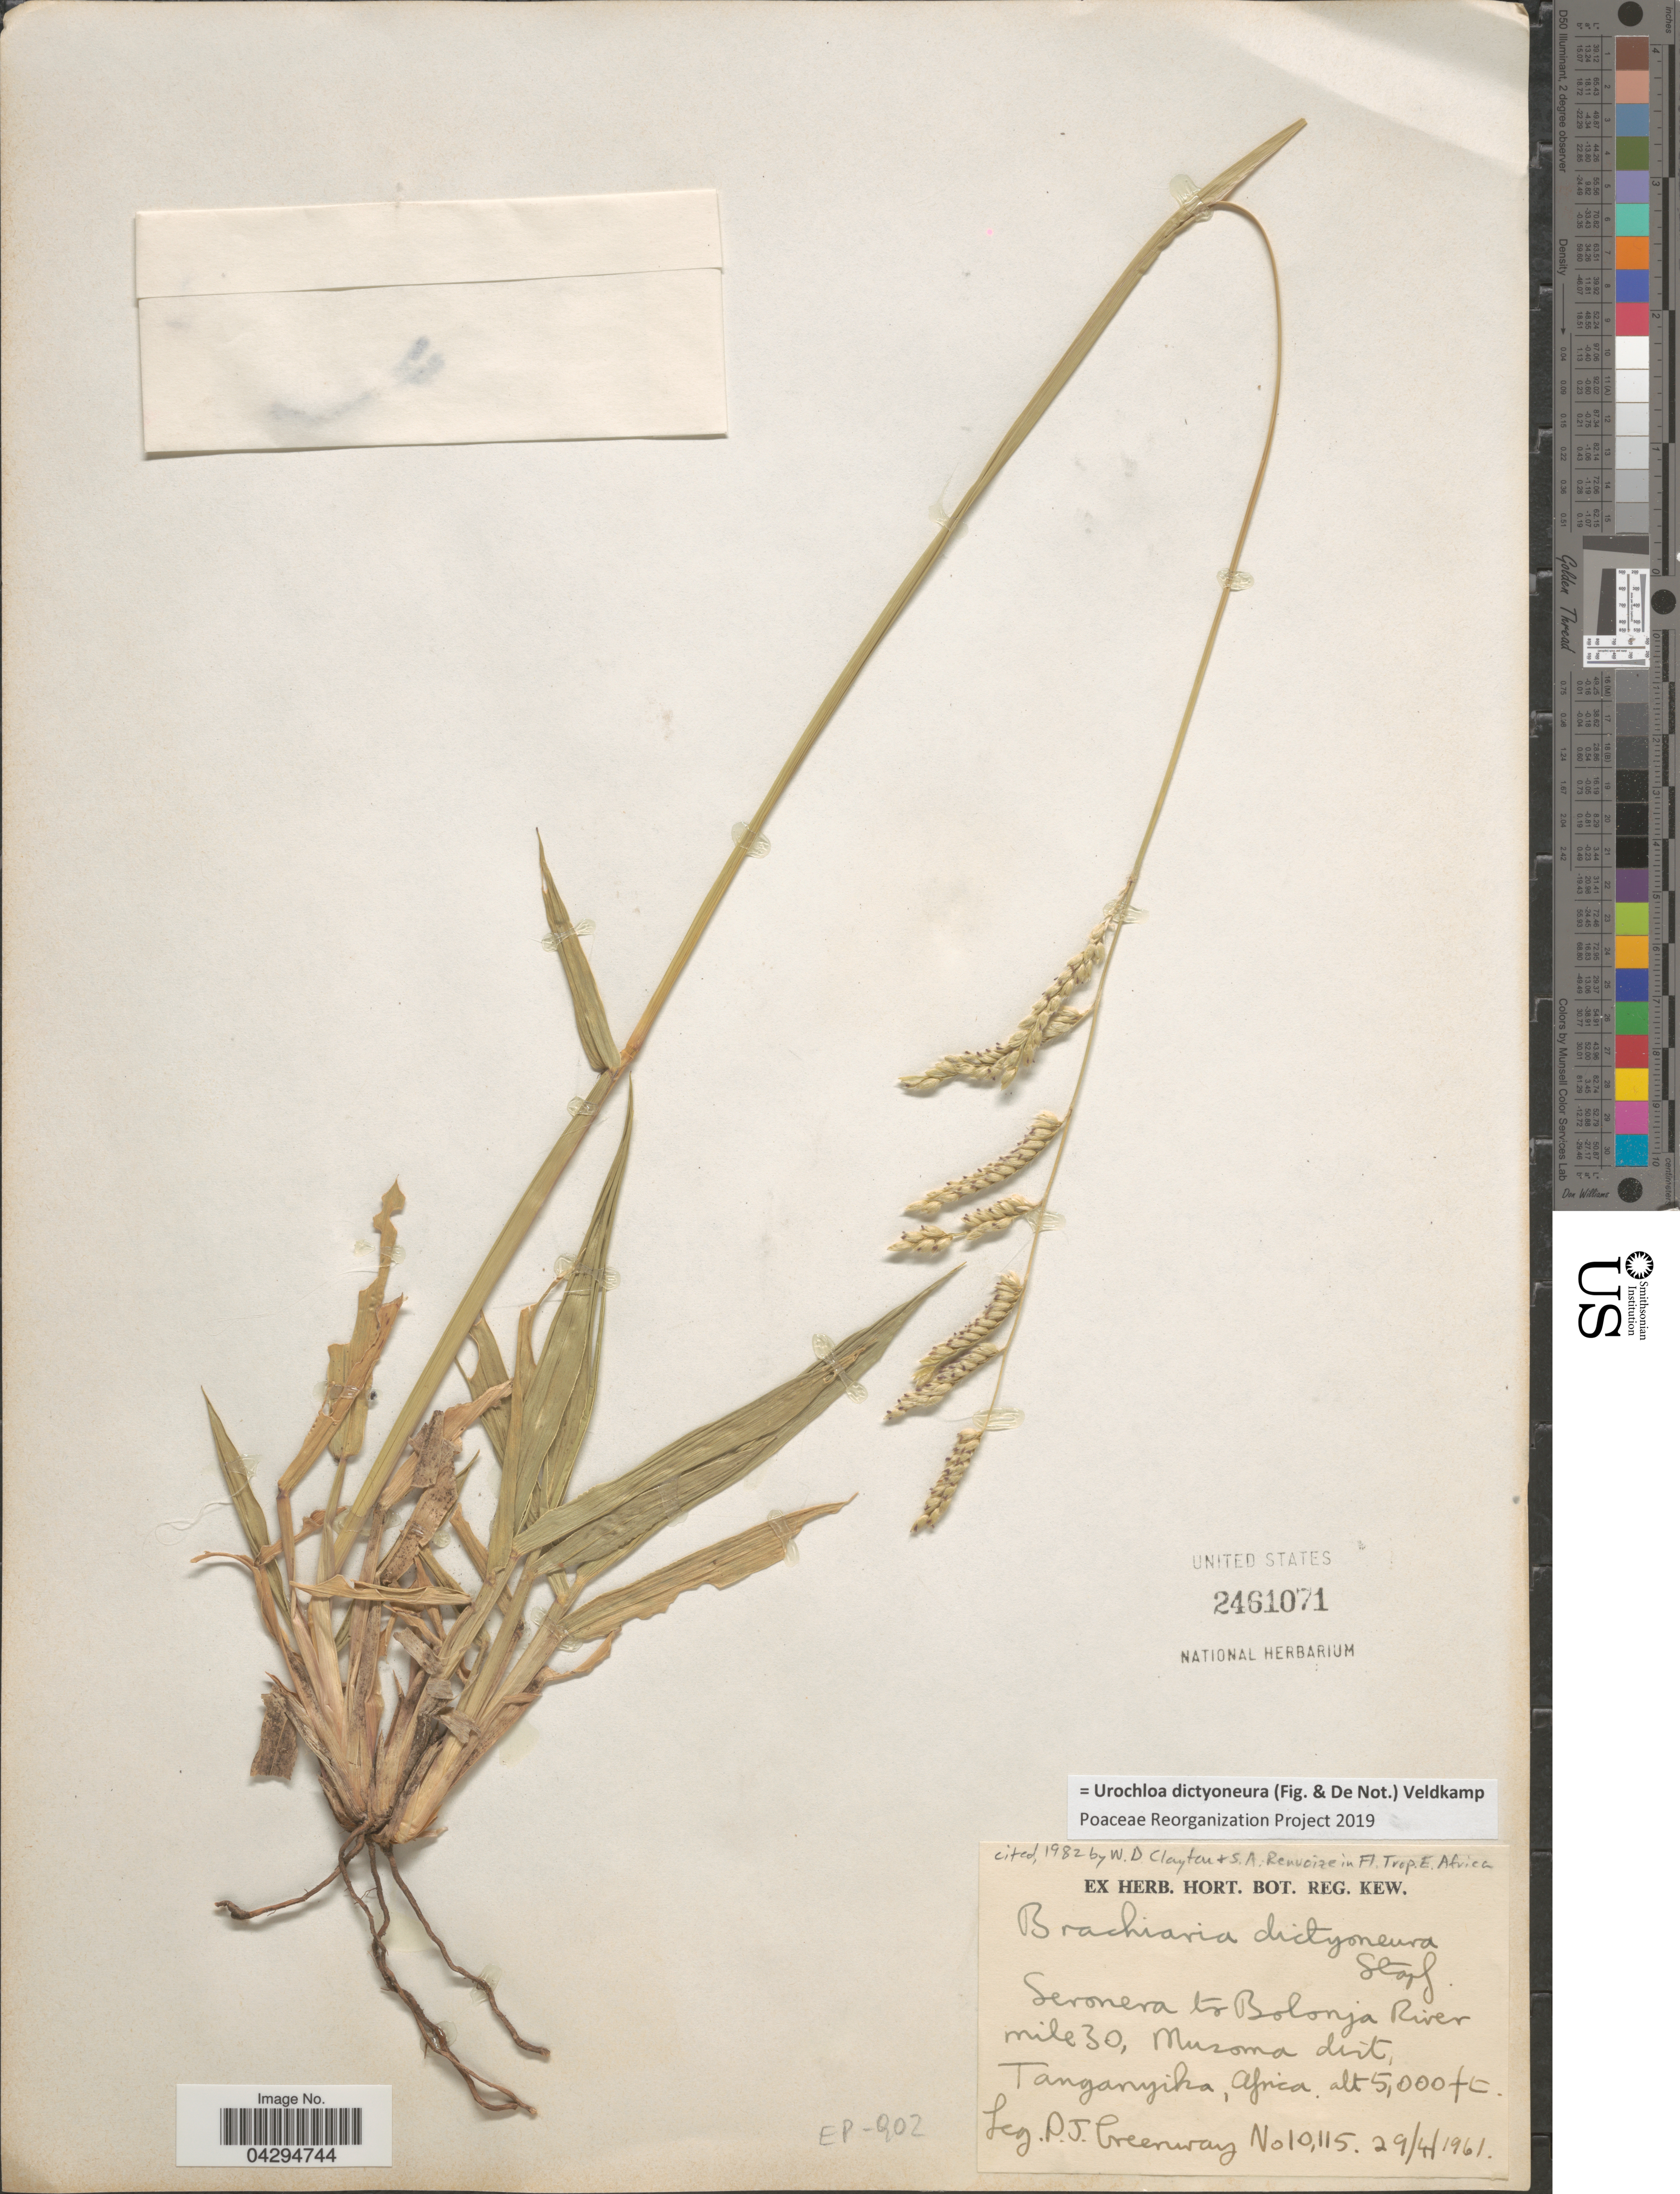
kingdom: Plantae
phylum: Tracheophyta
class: Liliopsida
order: Poales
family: Poaceae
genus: Urochloa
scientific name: Urochloa dictyoneura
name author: (Fig. & De Not.) Veldkamp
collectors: P. J. Greenway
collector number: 10115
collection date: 1961-04-29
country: Tanzania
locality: Seronera to Bolonja River mile 30, Muzoma dist, Tanganyika.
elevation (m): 1524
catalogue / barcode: US 2461071